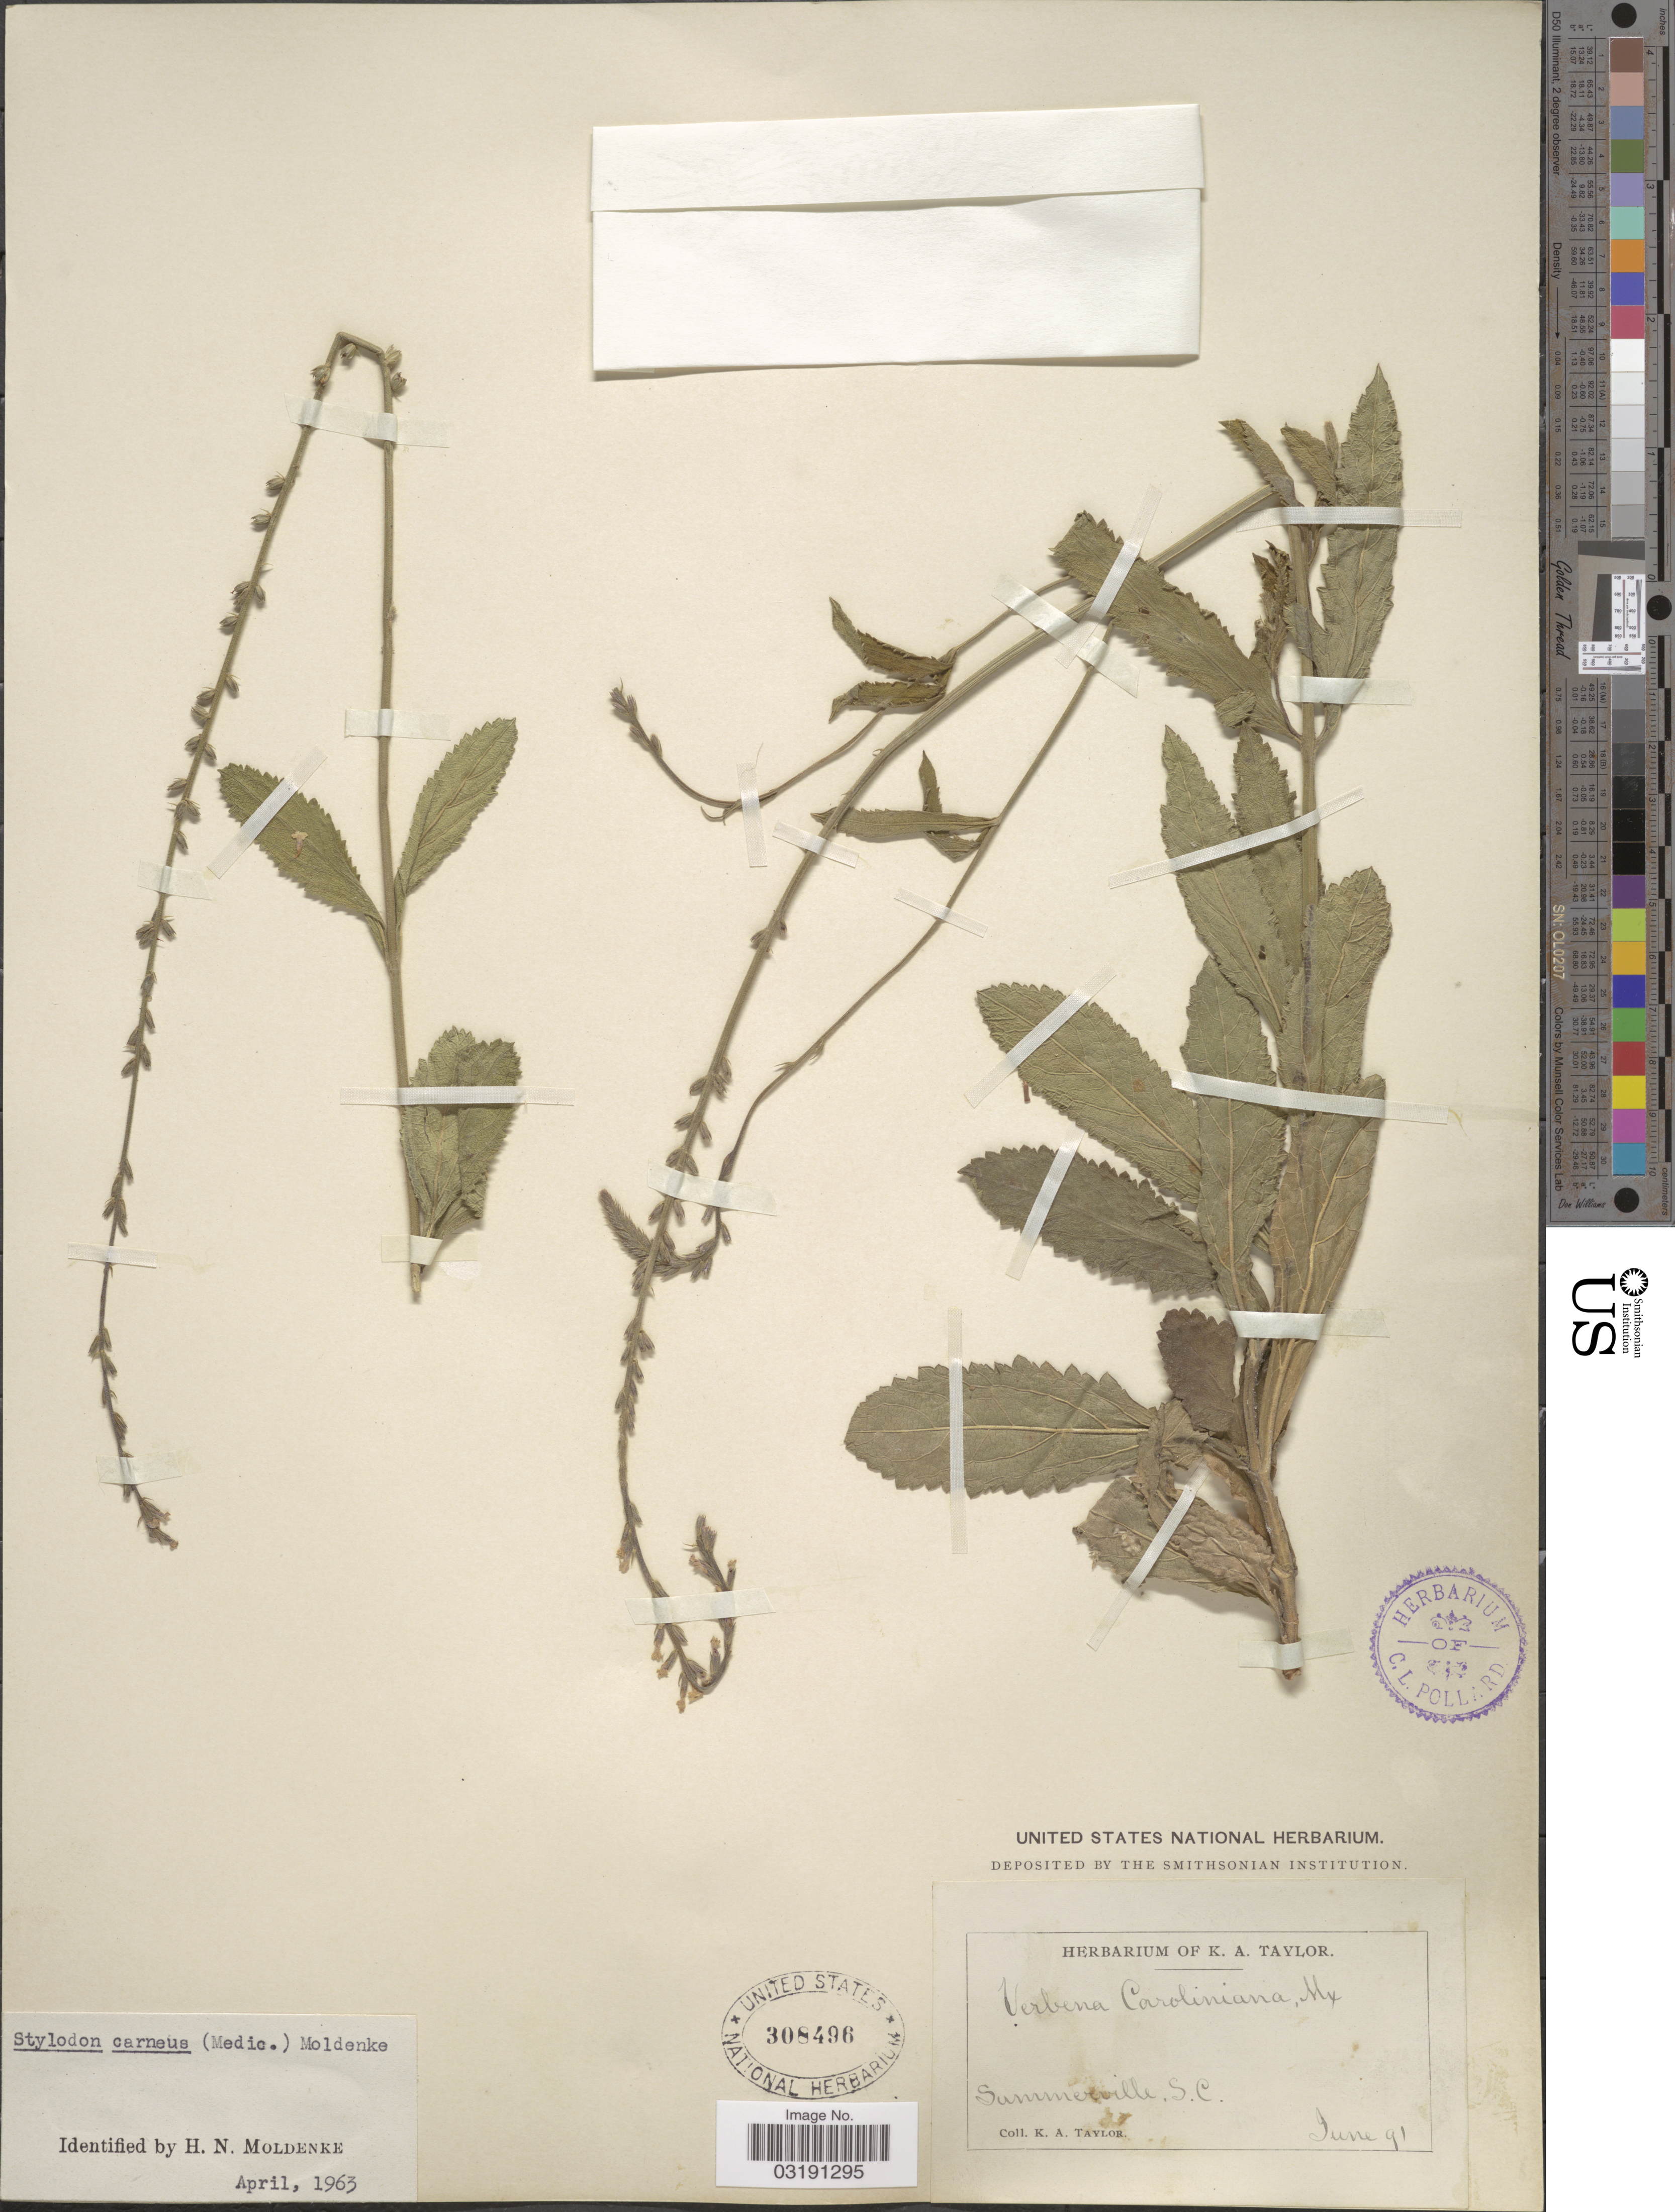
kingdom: Plantae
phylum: Tracheophyta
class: Magnoliopsida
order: Lamiales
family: Verbenaceae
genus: Verbena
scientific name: Verbena carnea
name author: Medik.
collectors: K. A. Taylor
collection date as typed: Transcribed d/m/y: /6/91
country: United States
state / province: South Carolina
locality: Summerville, S.C.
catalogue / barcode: US 308496